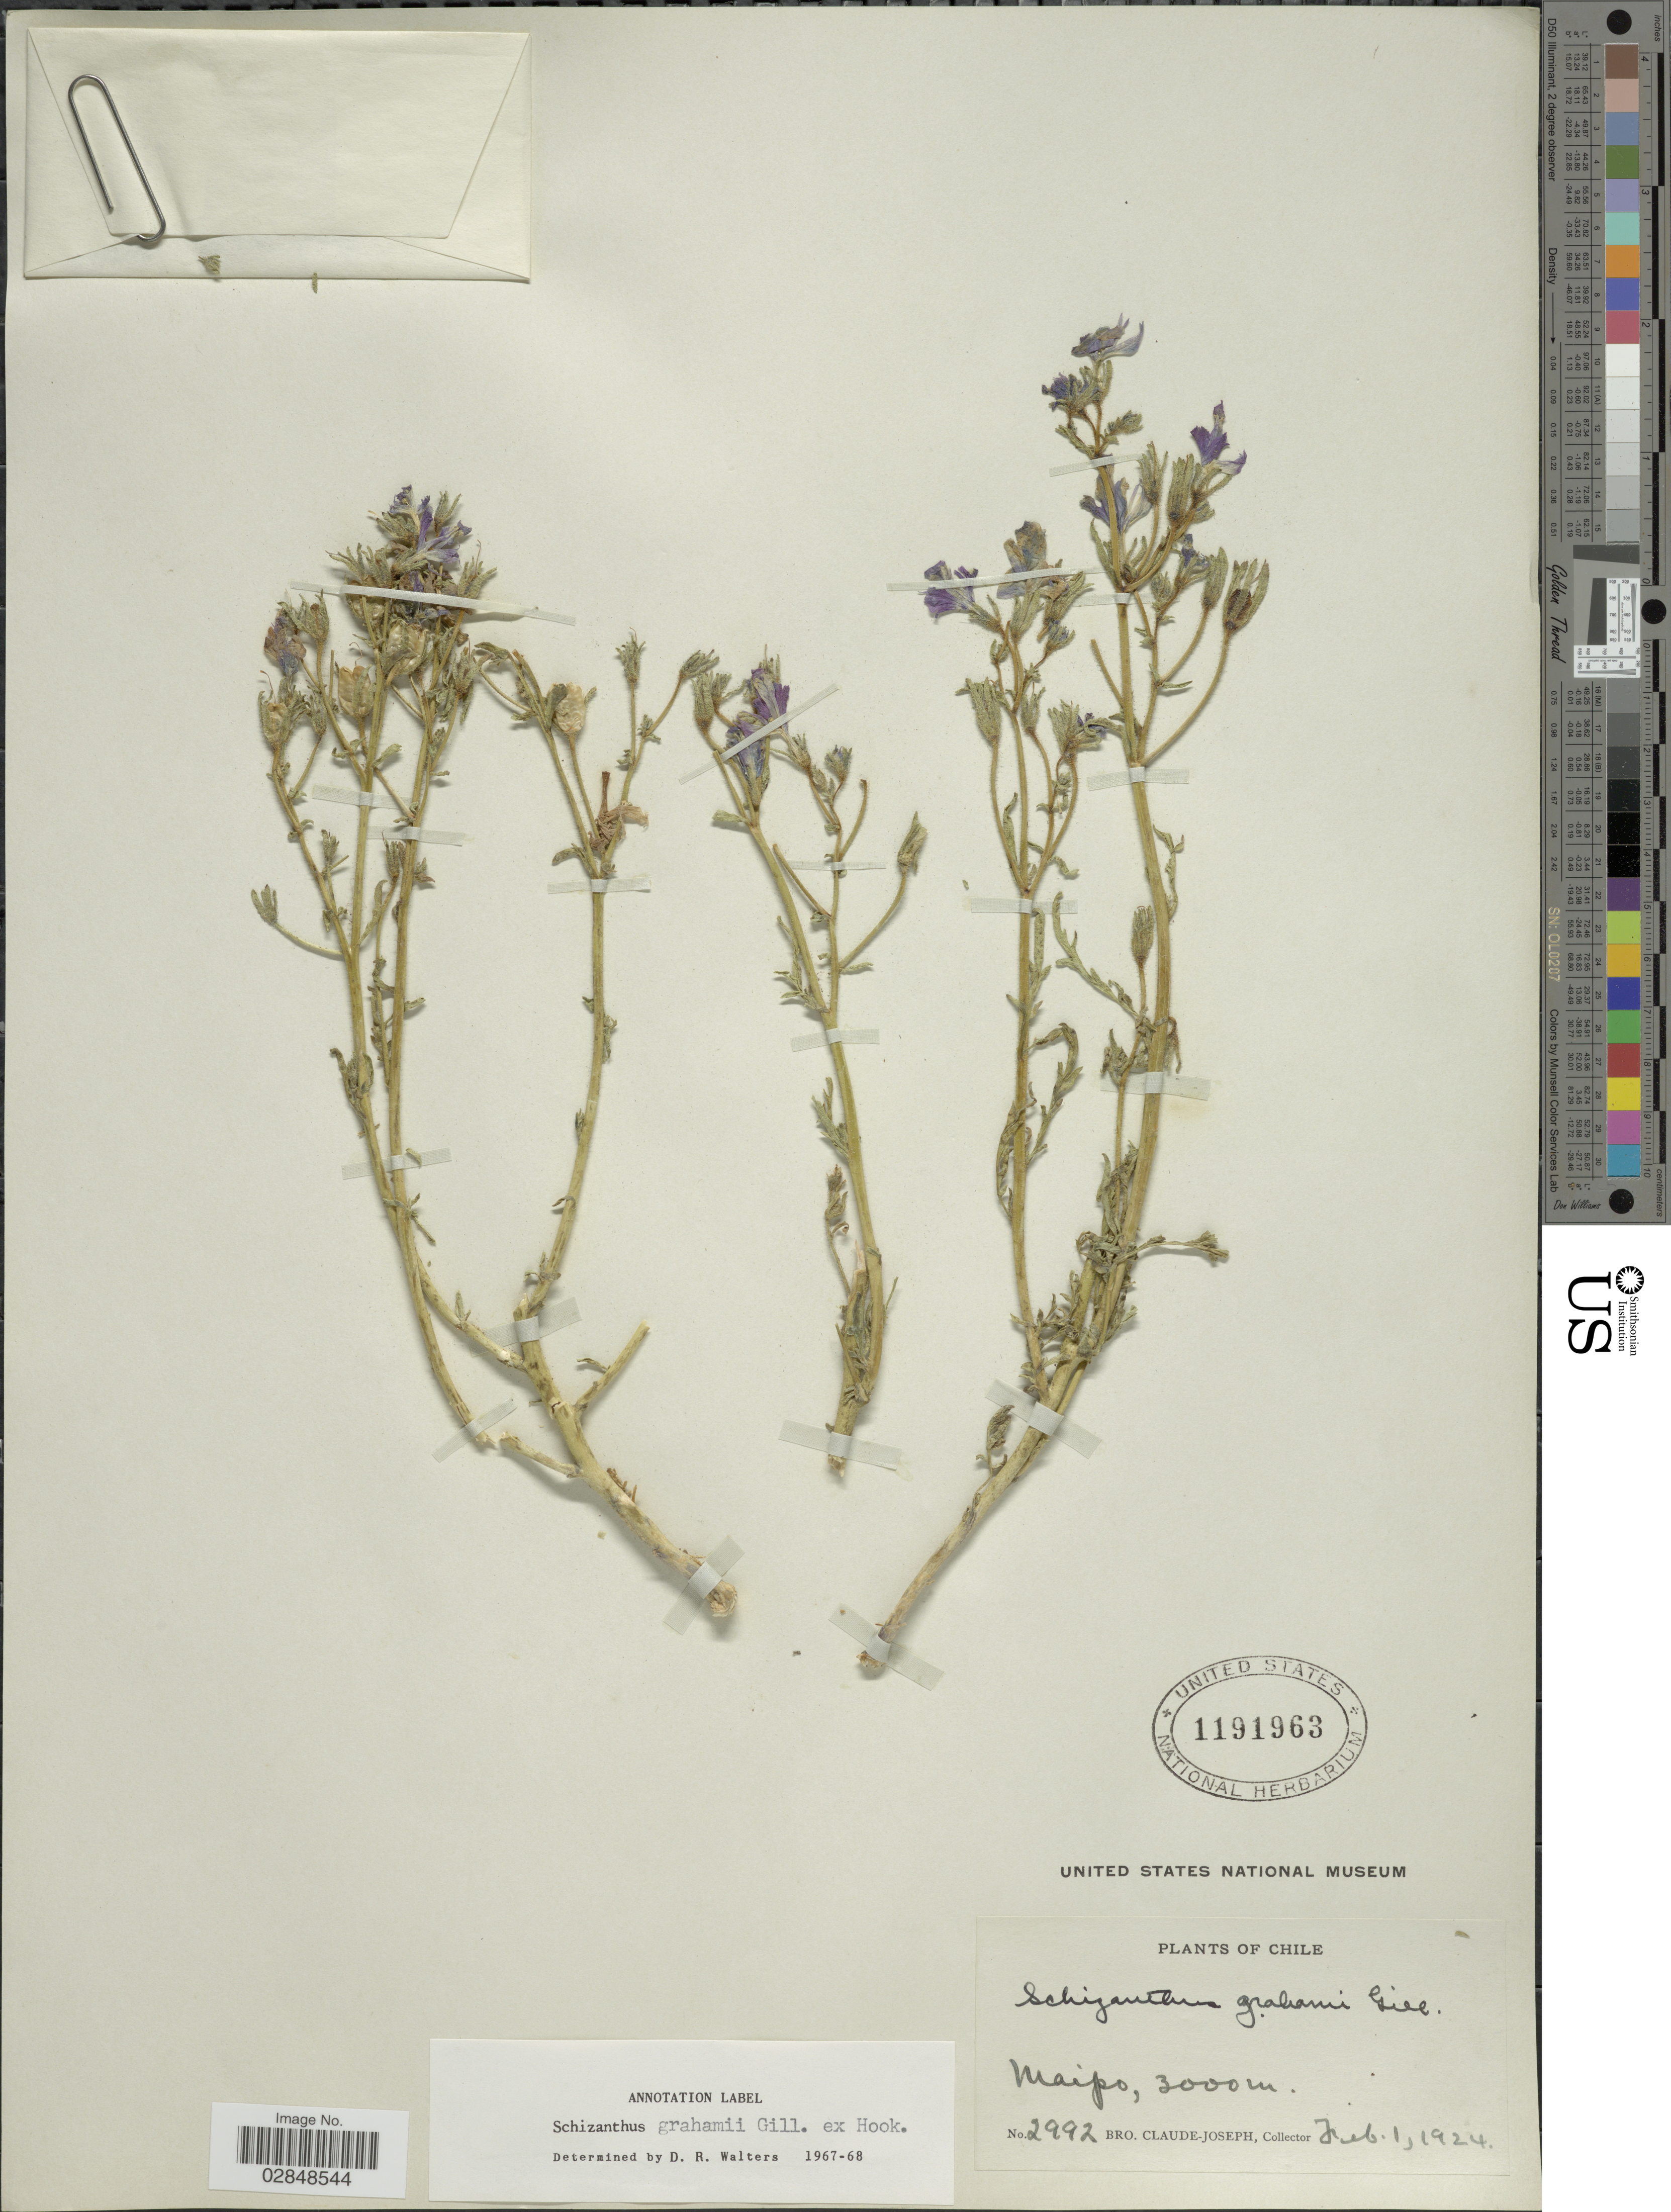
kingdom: Plantae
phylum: Tracheophyta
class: Magnoliopsida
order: Solanales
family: Solanaceae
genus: Schizanthus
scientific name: Schizanthus grahamii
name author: Gillies ex Hook.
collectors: Bro. Claude-Joseph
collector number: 2992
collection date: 1924-02-01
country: Chile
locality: Maipo.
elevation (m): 3000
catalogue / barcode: US 1191963